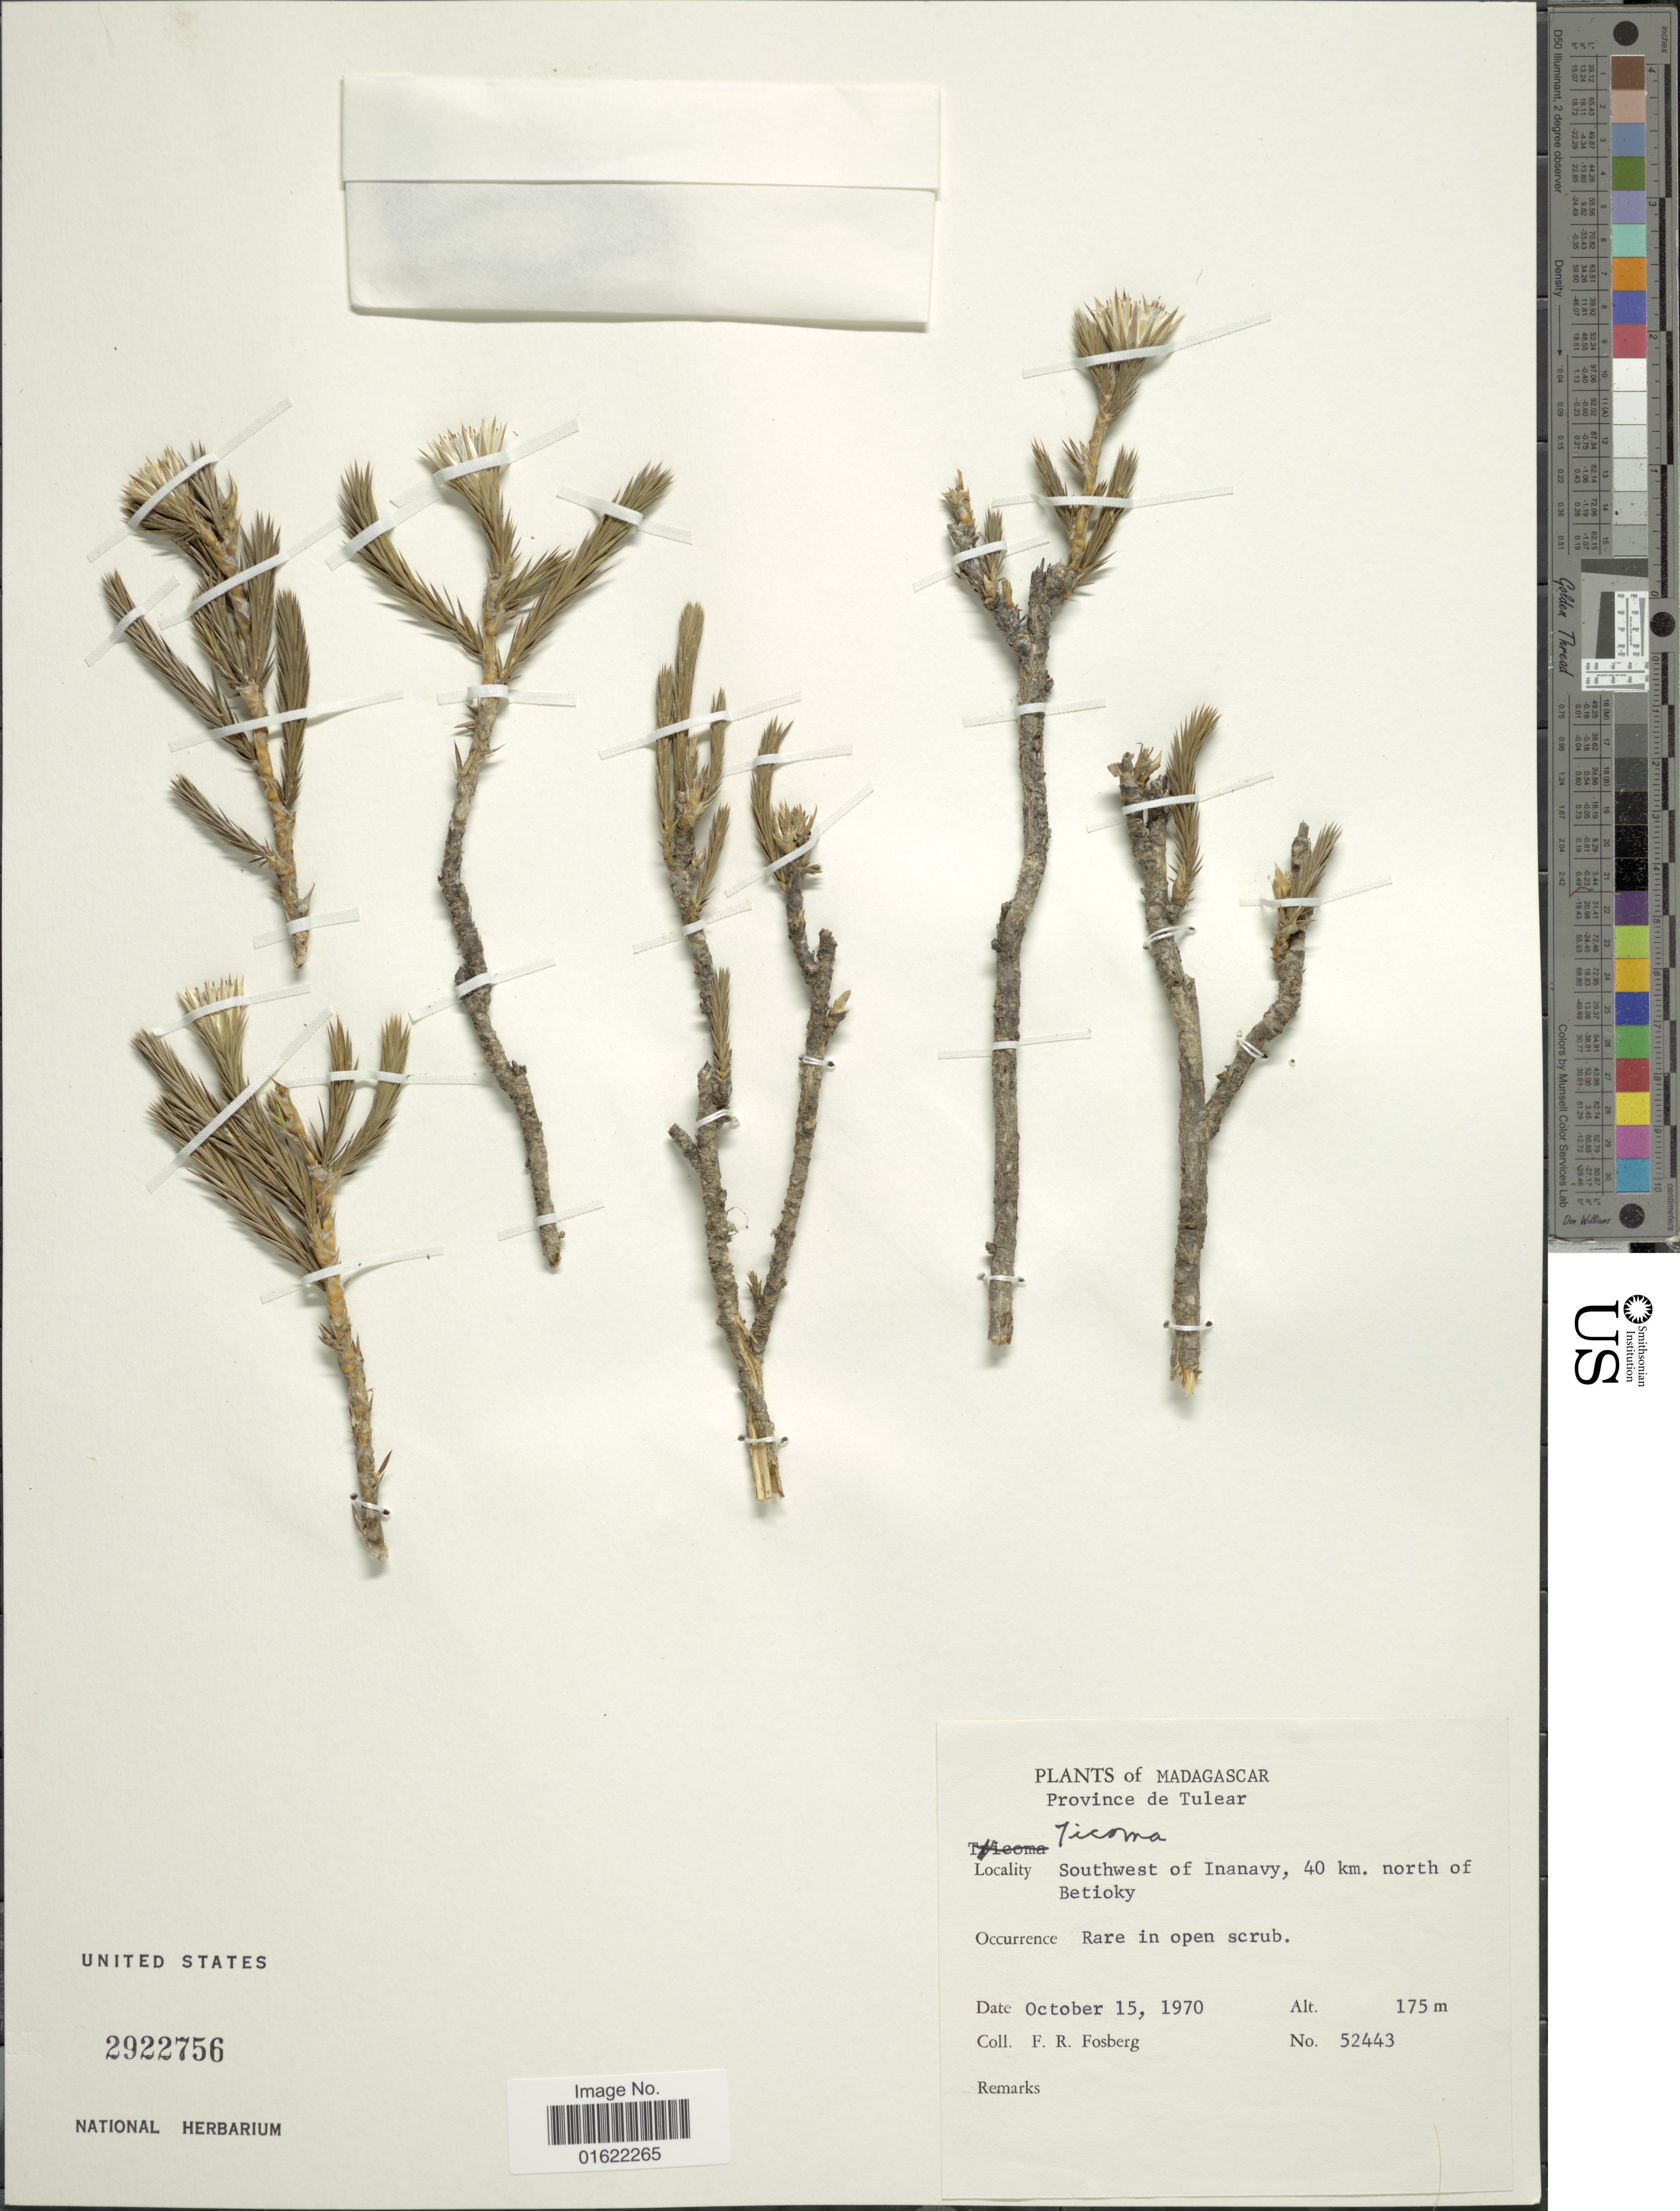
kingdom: Plantae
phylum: Tracheophyta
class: Magnoliopsida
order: Asterales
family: Asteraceae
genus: Dicoma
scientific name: Dicoma grandidieri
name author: (Drake) Humbert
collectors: F. R. Fosberg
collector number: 52443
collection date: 1970-10-15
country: Madagascar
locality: Province de Tulear. Southwest of Inanavy, 40 km. north of Betioky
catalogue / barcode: US 2922756